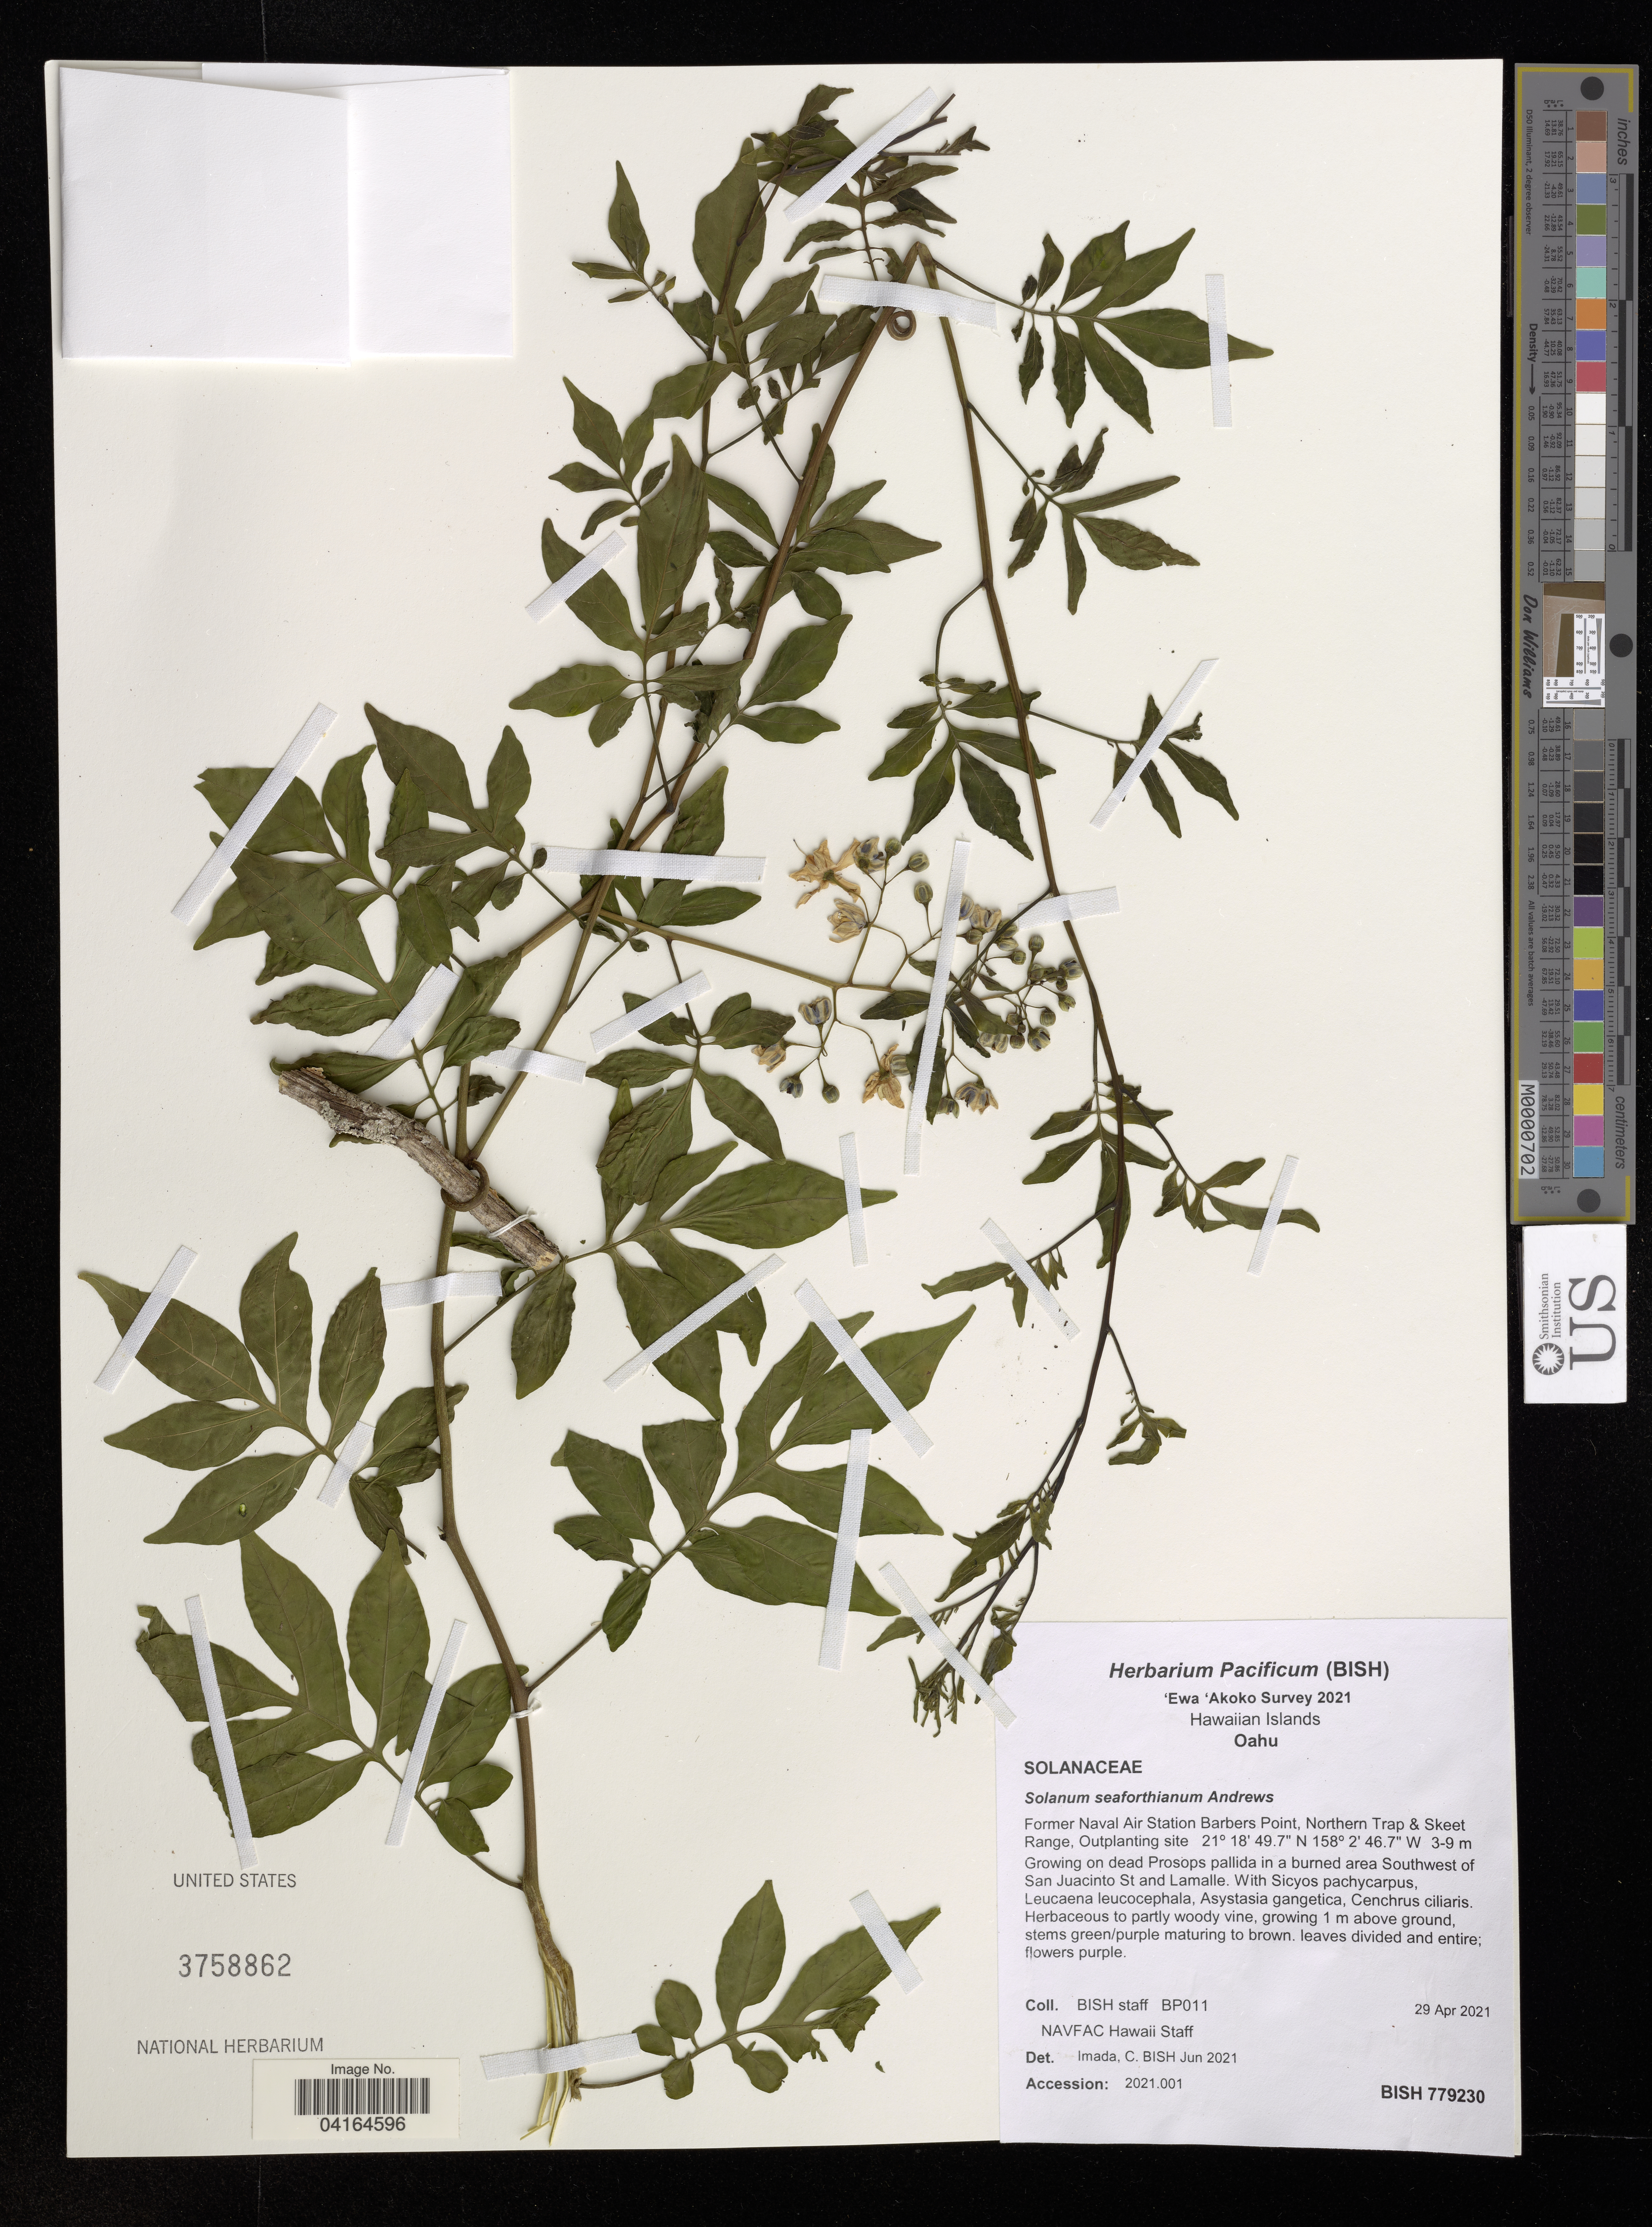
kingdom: Plantae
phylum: Tracheophyta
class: Magnoliopsida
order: Solanales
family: Solanaceae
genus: Solanum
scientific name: Solanum seaforthianum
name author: Andrews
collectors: Bernice P. Bishop Museum & N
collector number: BP011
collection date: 2021-04-29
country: United States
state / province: Hawaii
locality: Hawaiian Islands. Oahu. Former Naval Air Station Barbers Point, Northern Trap & Skeet Range, Outplanting site.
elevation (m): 3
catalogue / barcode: US 3758862